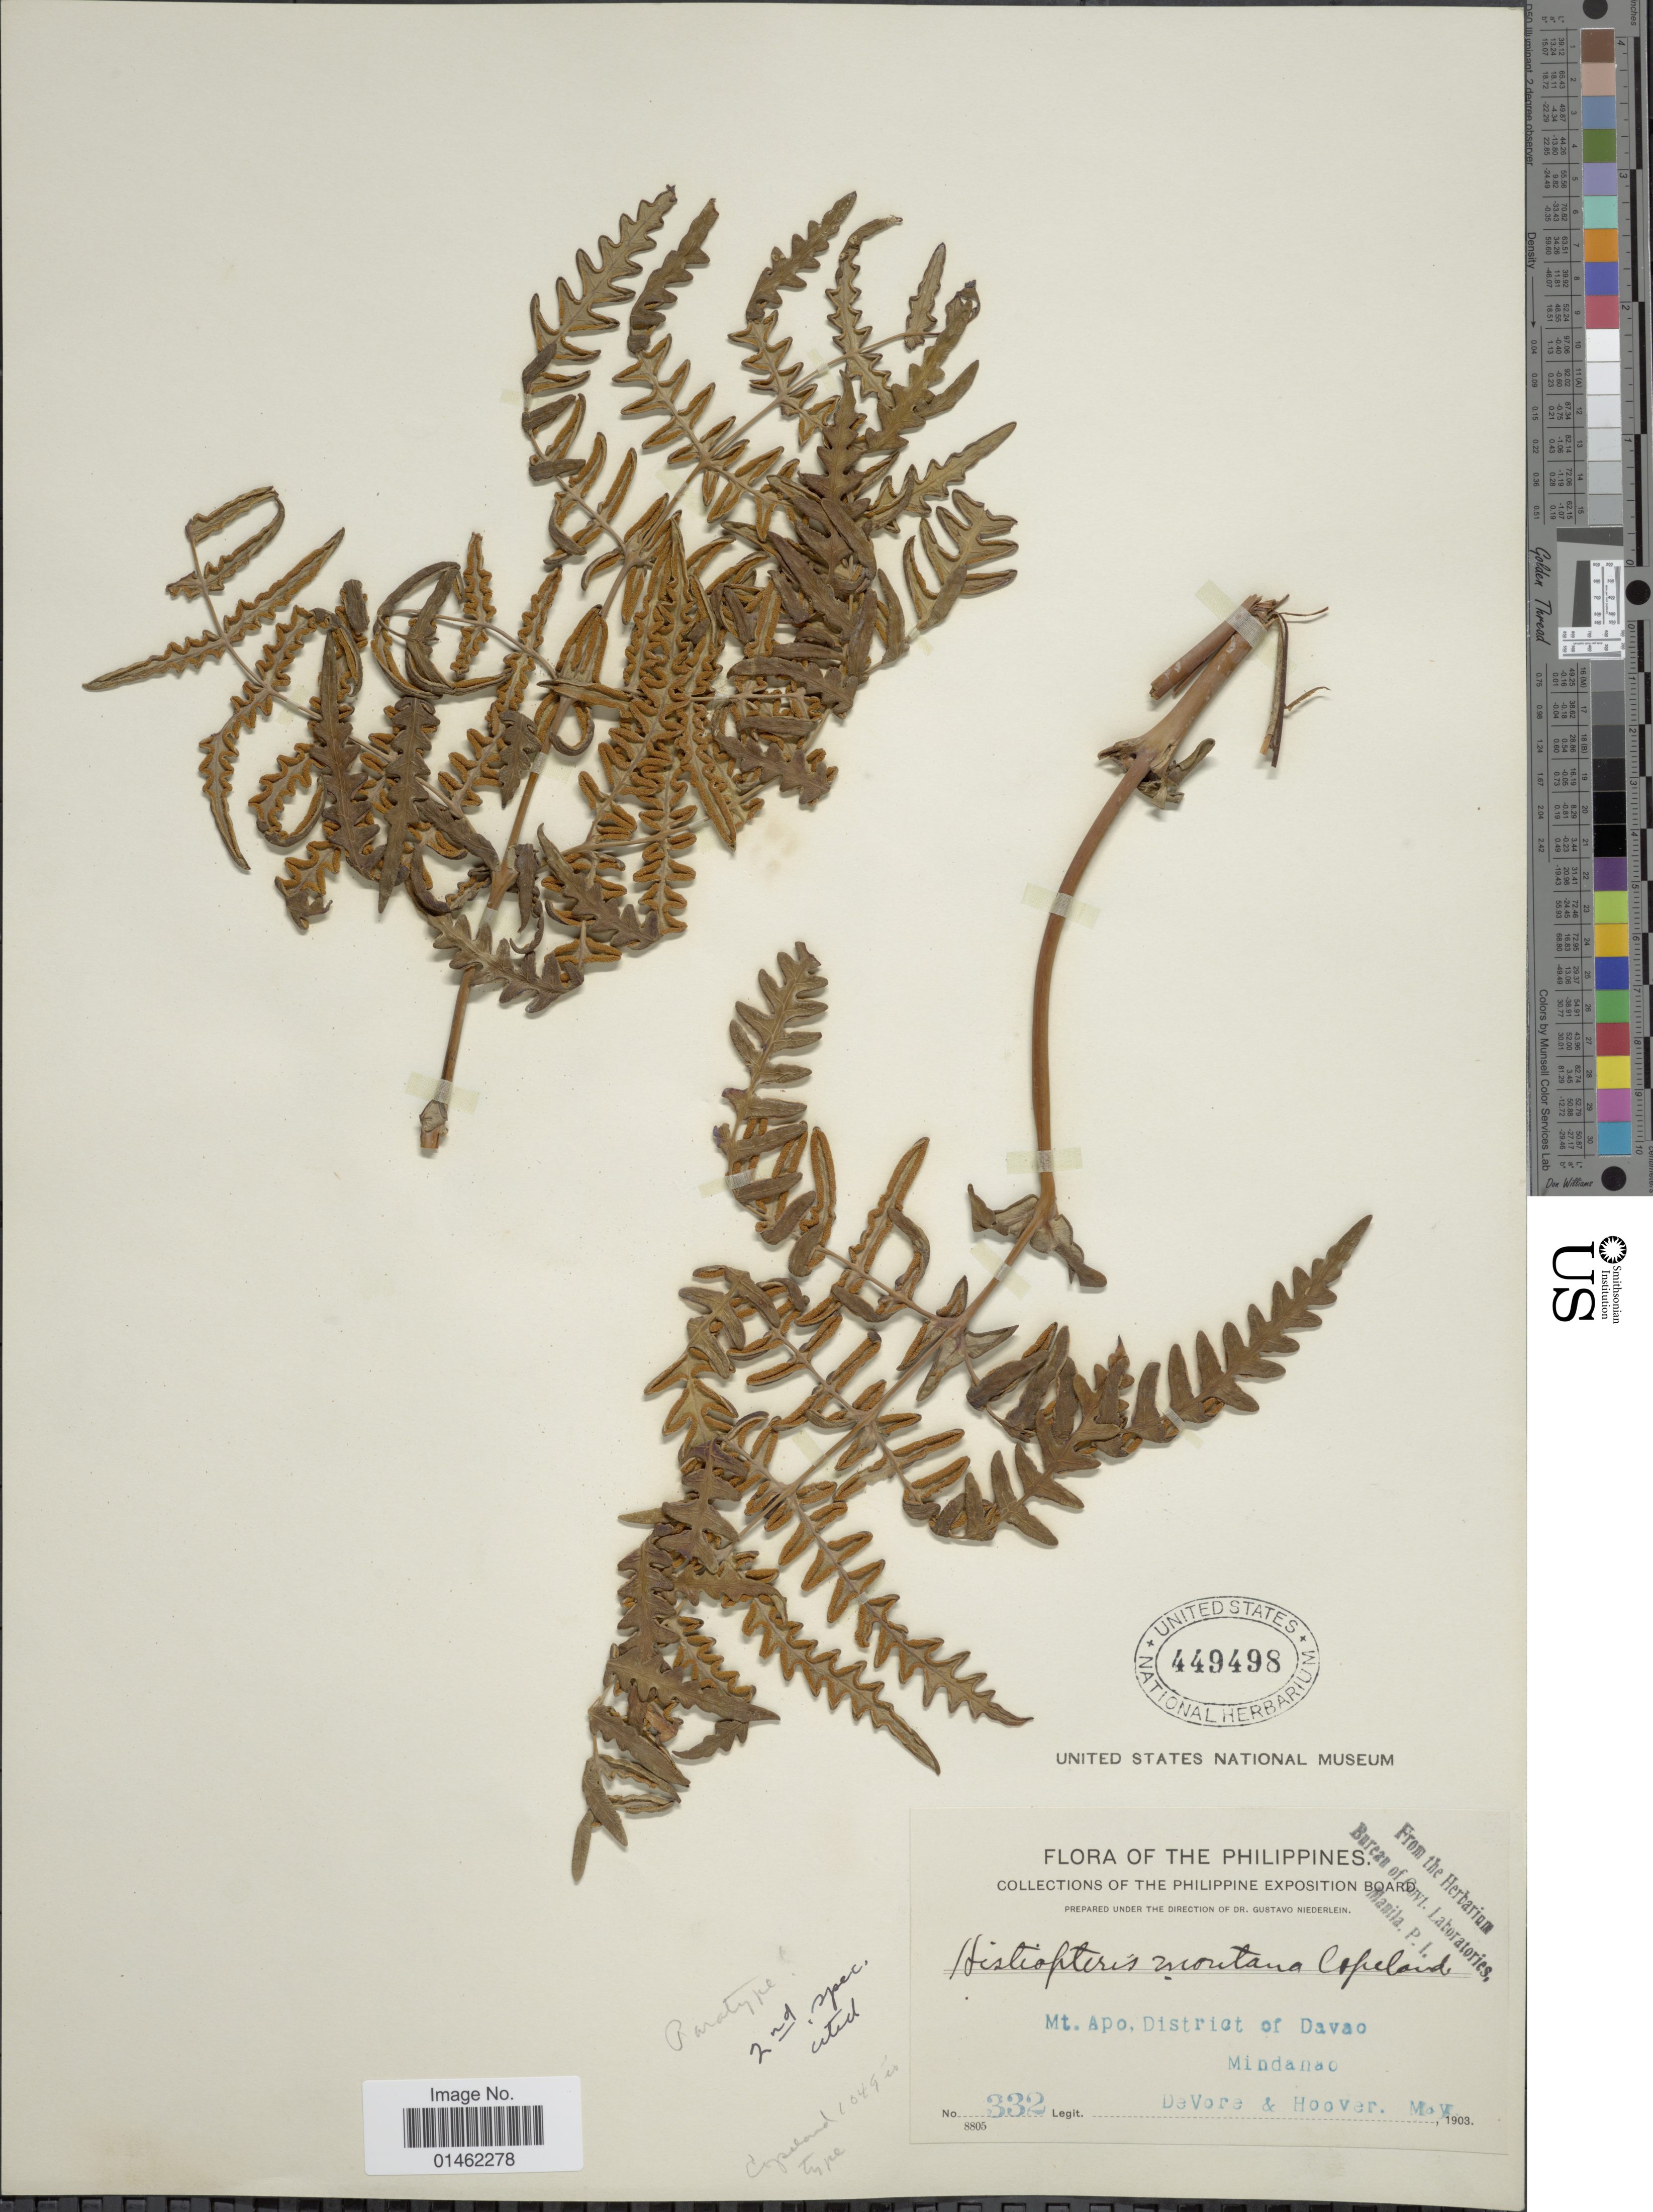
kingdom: Plantae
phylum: Tracheophyta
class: Polypodiopsida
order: Polypodiales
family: Dennstaedtiaceae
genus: Histiopteris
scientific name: Histiopteris montana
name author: Copel.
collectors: -. DeVore & -- Hoover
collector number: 332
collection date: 1903-05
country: Philippines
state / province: Davao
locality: Mt Apo, District of Davao, Mindanao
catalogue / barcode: US 449498